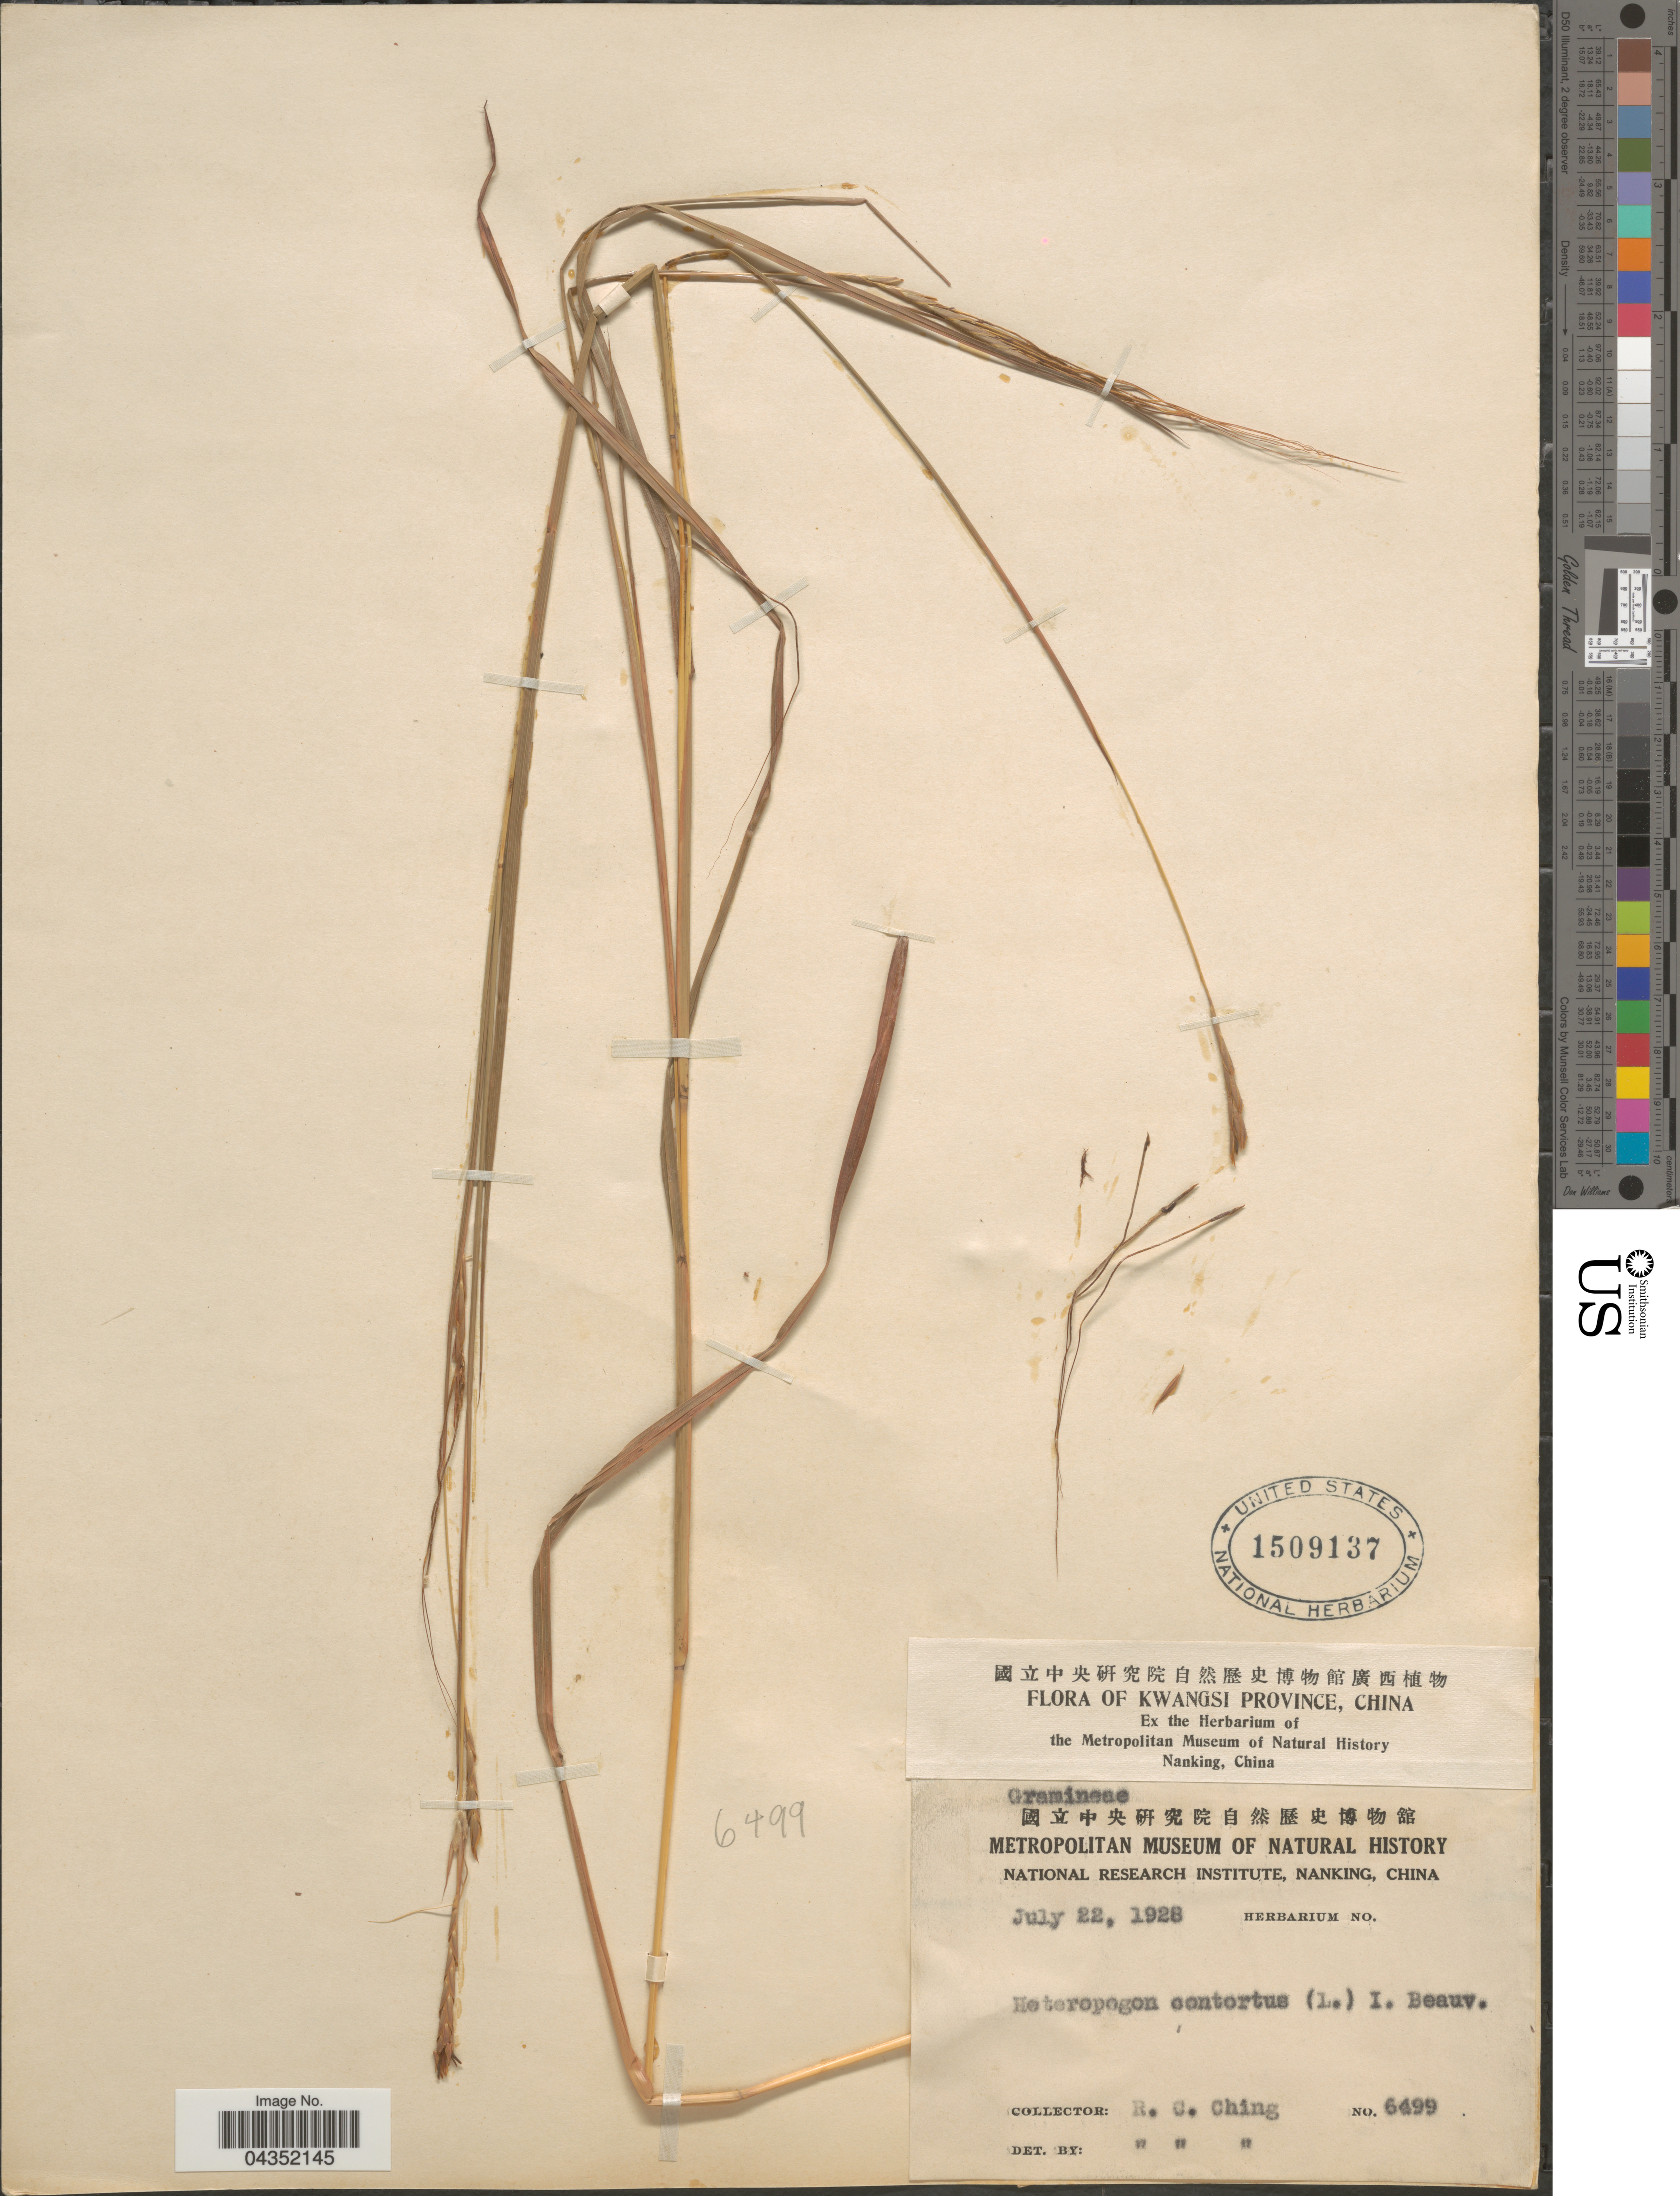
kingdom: Plantae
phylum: Tracheophyta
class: Liliopsida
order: Poales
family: Poaceae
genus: Heteropogon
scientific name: Heteropogon contortus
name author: (L.) P. Beauv. ex Roem. & Schult.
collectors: R. C. Ching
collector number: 6499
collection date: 1928-07-22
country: China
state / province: Guangxi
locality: Kwangsi Province.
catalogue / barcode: US 1509137